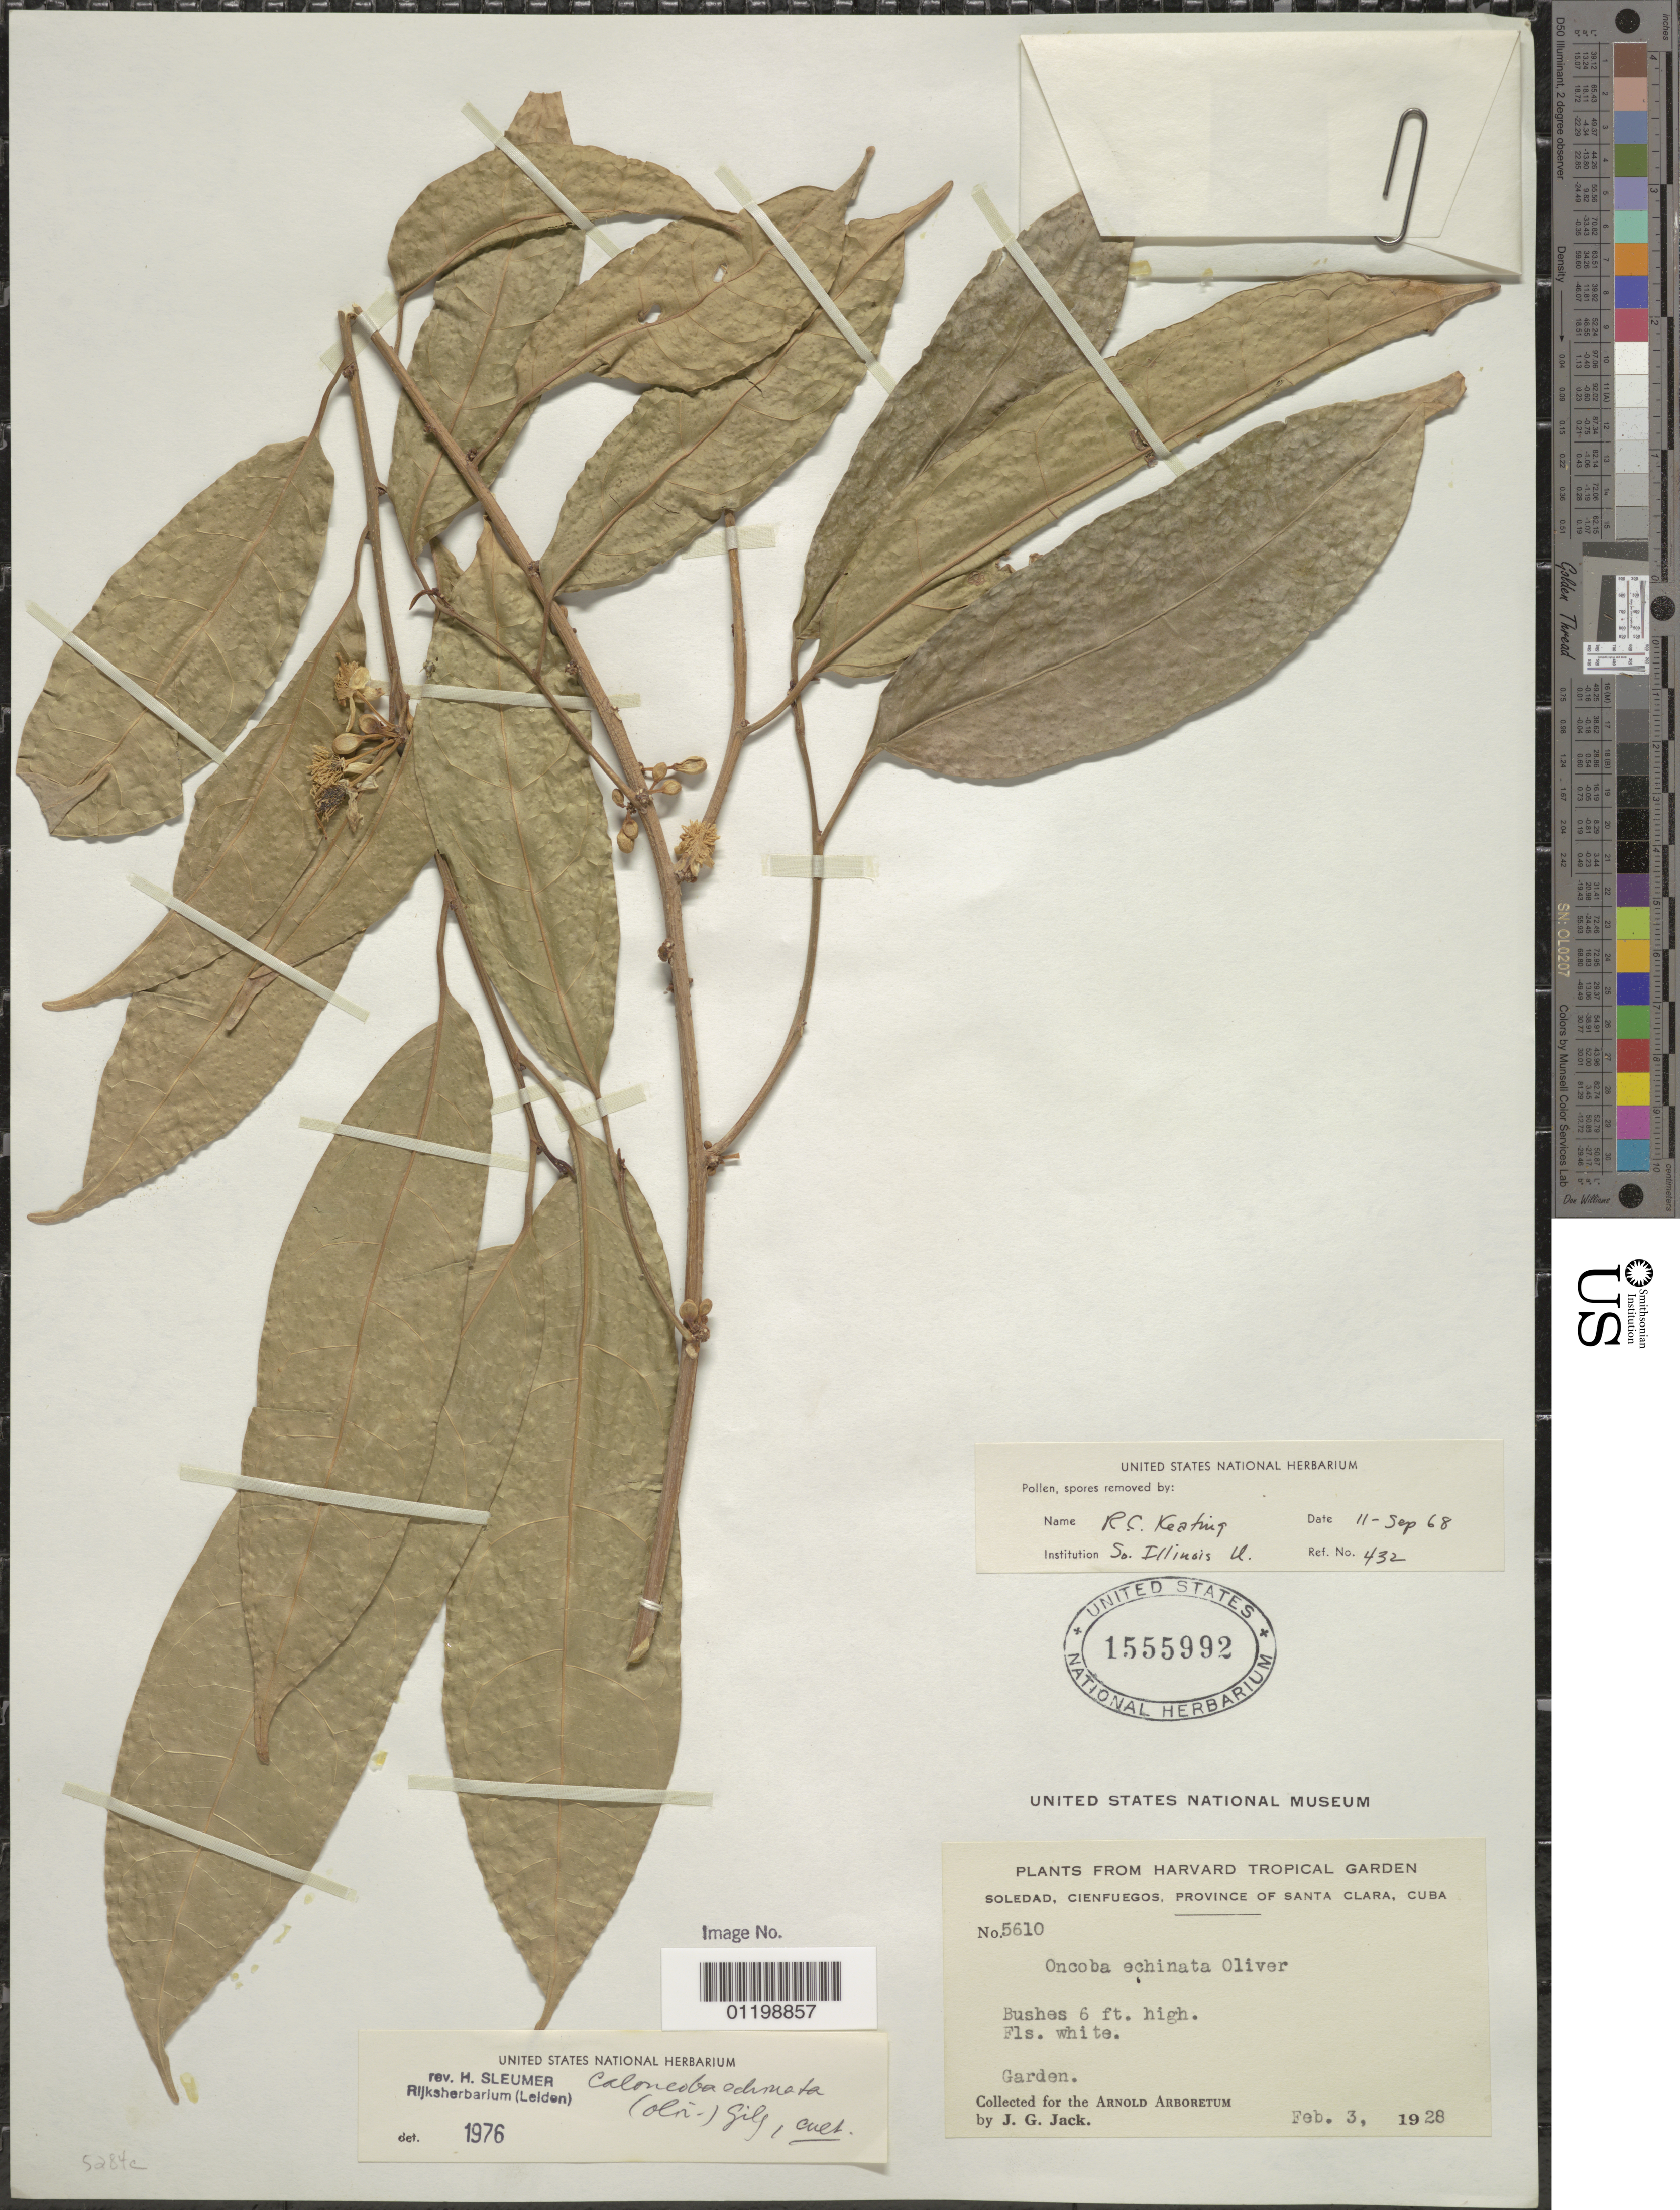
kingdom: Plantae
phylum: Tracheophyta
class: Magnoliopsida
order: Malpighiales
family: Achariaceae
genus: Caloncoba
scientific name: Caloncoba echinata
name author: (Oliv.) Gilg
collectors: J. G. Jack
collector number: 5610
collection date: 1928-02-03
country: Cuba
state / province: Cienfuegos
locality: Soledad, province Santa Clara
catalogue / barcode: US 1555992